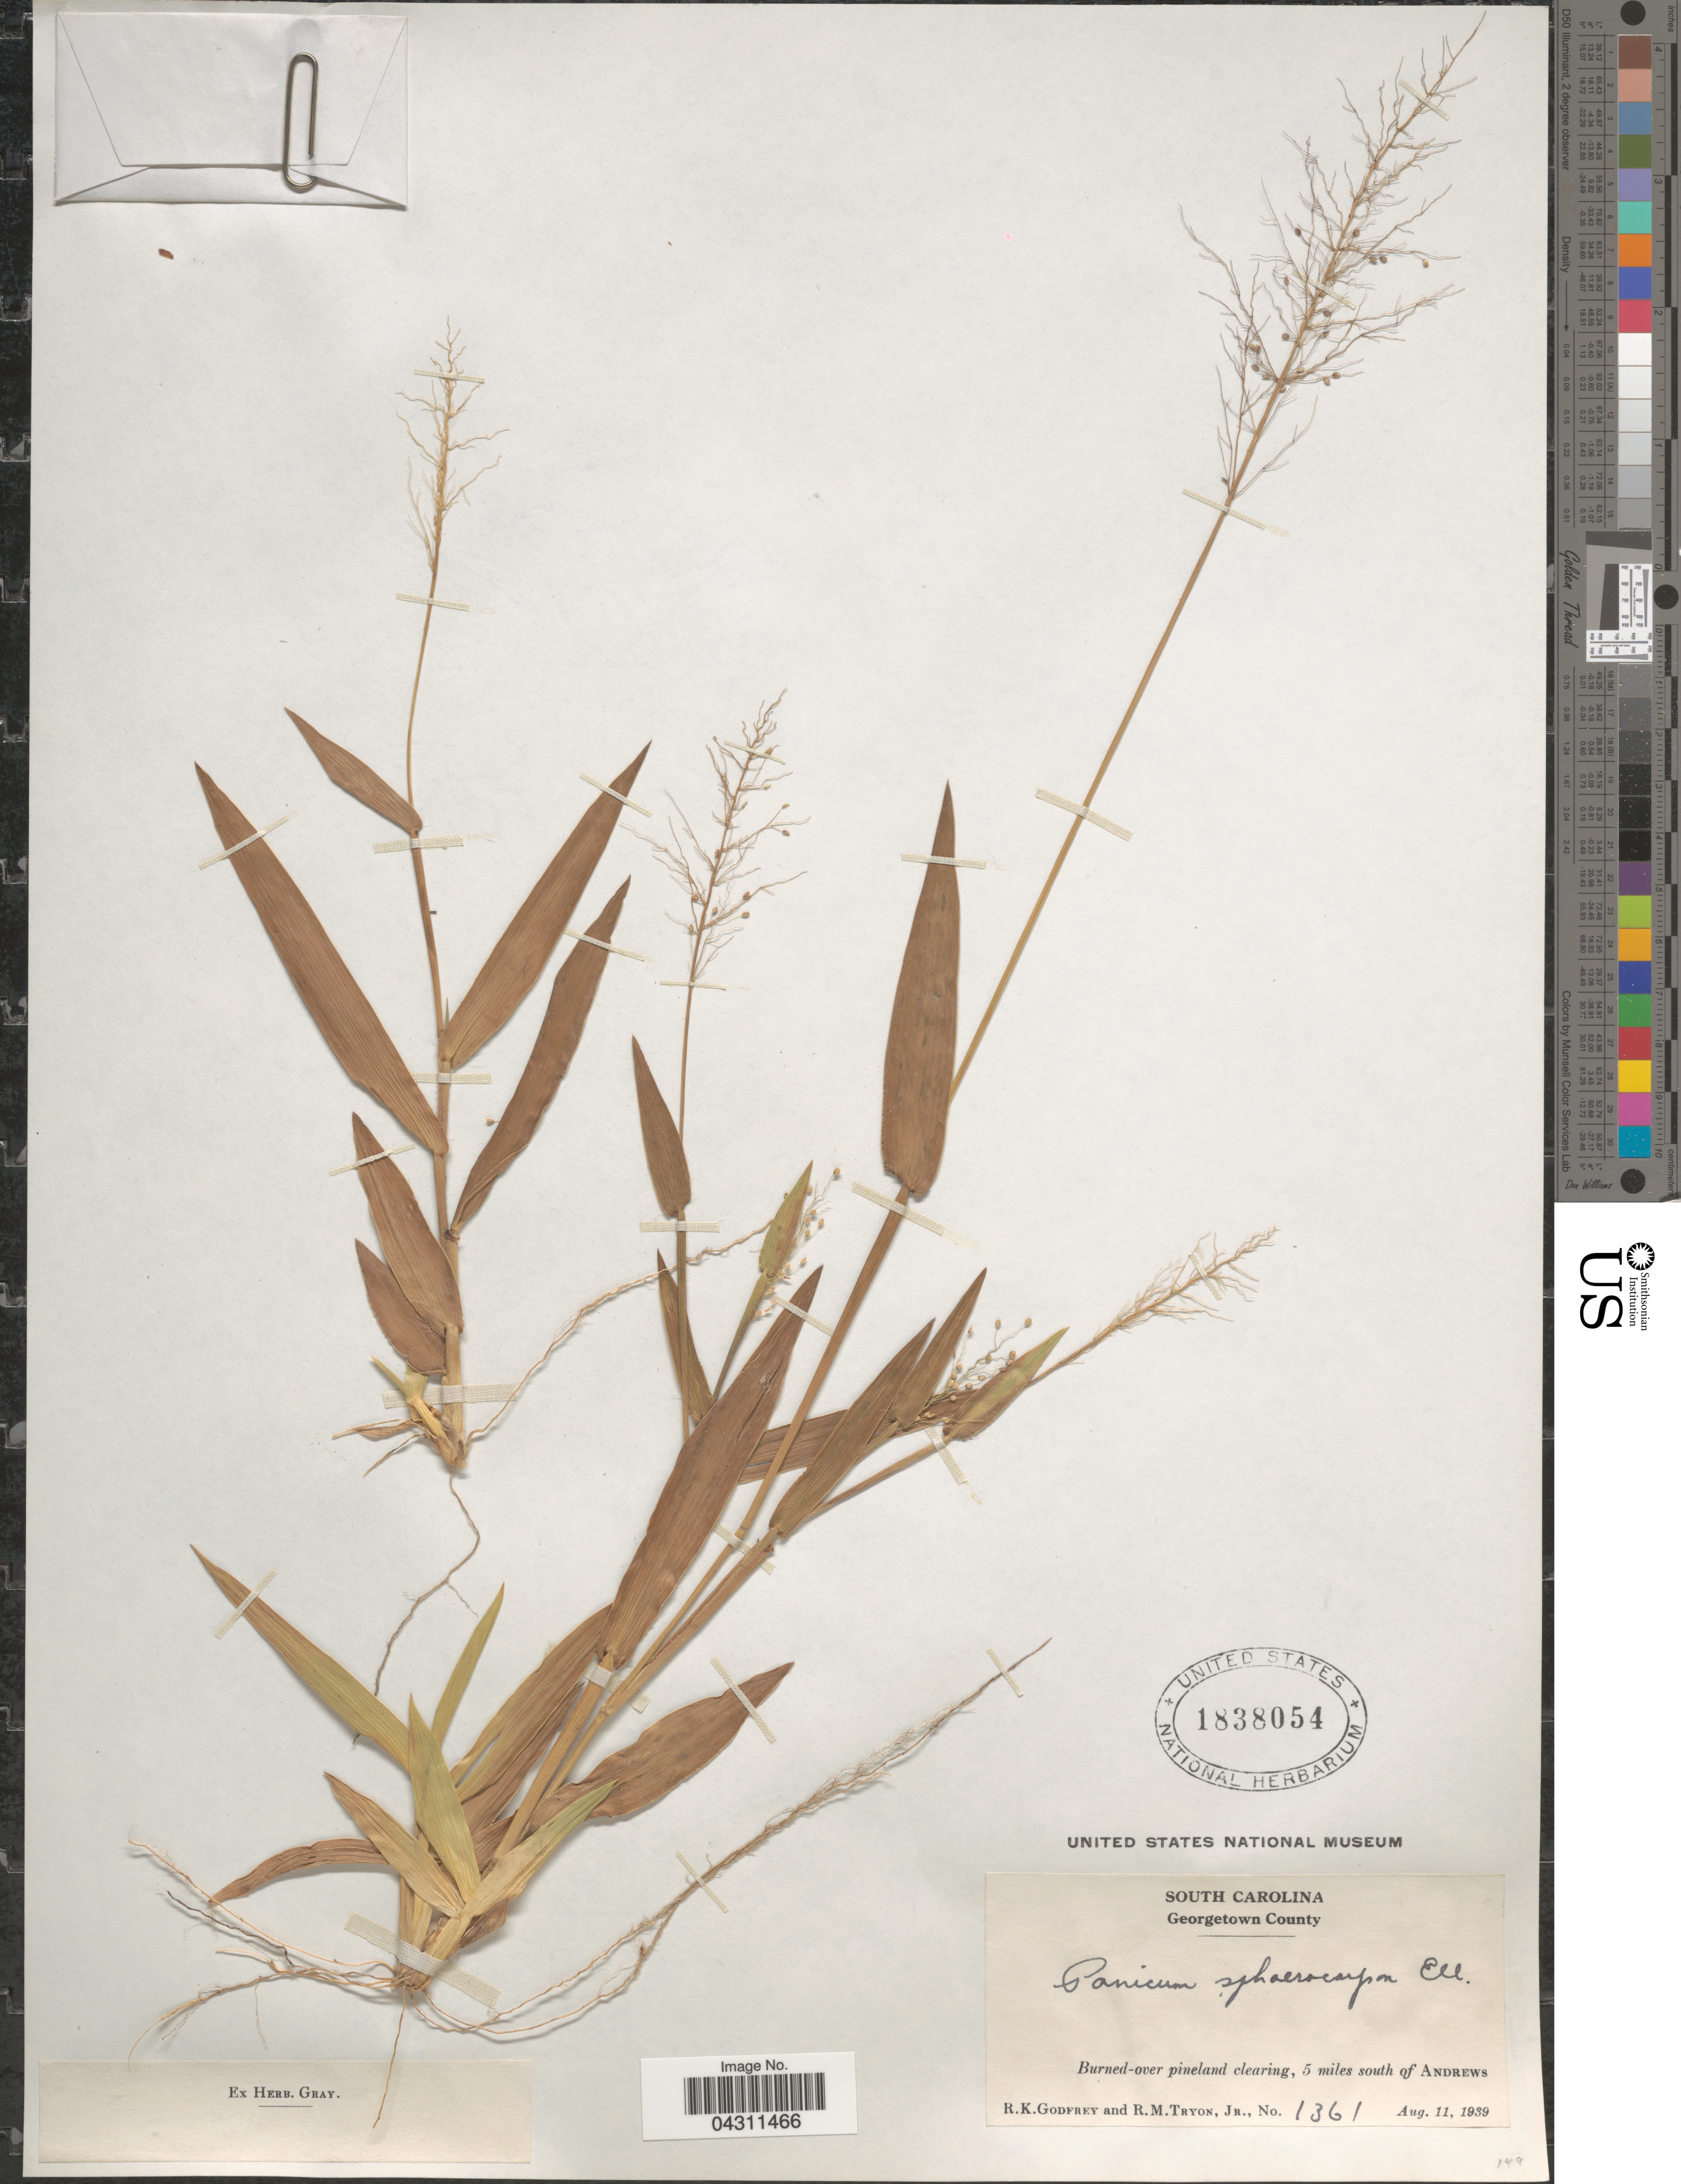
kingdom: Plantae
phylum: Tracheophyta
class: Liliopsida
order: Poales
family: Poaceae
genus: Dichanthelium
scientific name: Dichanthelium sphaerocarpon var. sphaerocarpon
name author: (Elliott) Gould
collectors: R. K. Godfrey & R. Tryon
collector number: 1361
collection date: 1939-08-11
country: United States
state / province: South Carolina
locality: Georgetown County. Burned-over pineland clearing, 5 miles south of Andrews.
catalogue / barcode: US 1838054